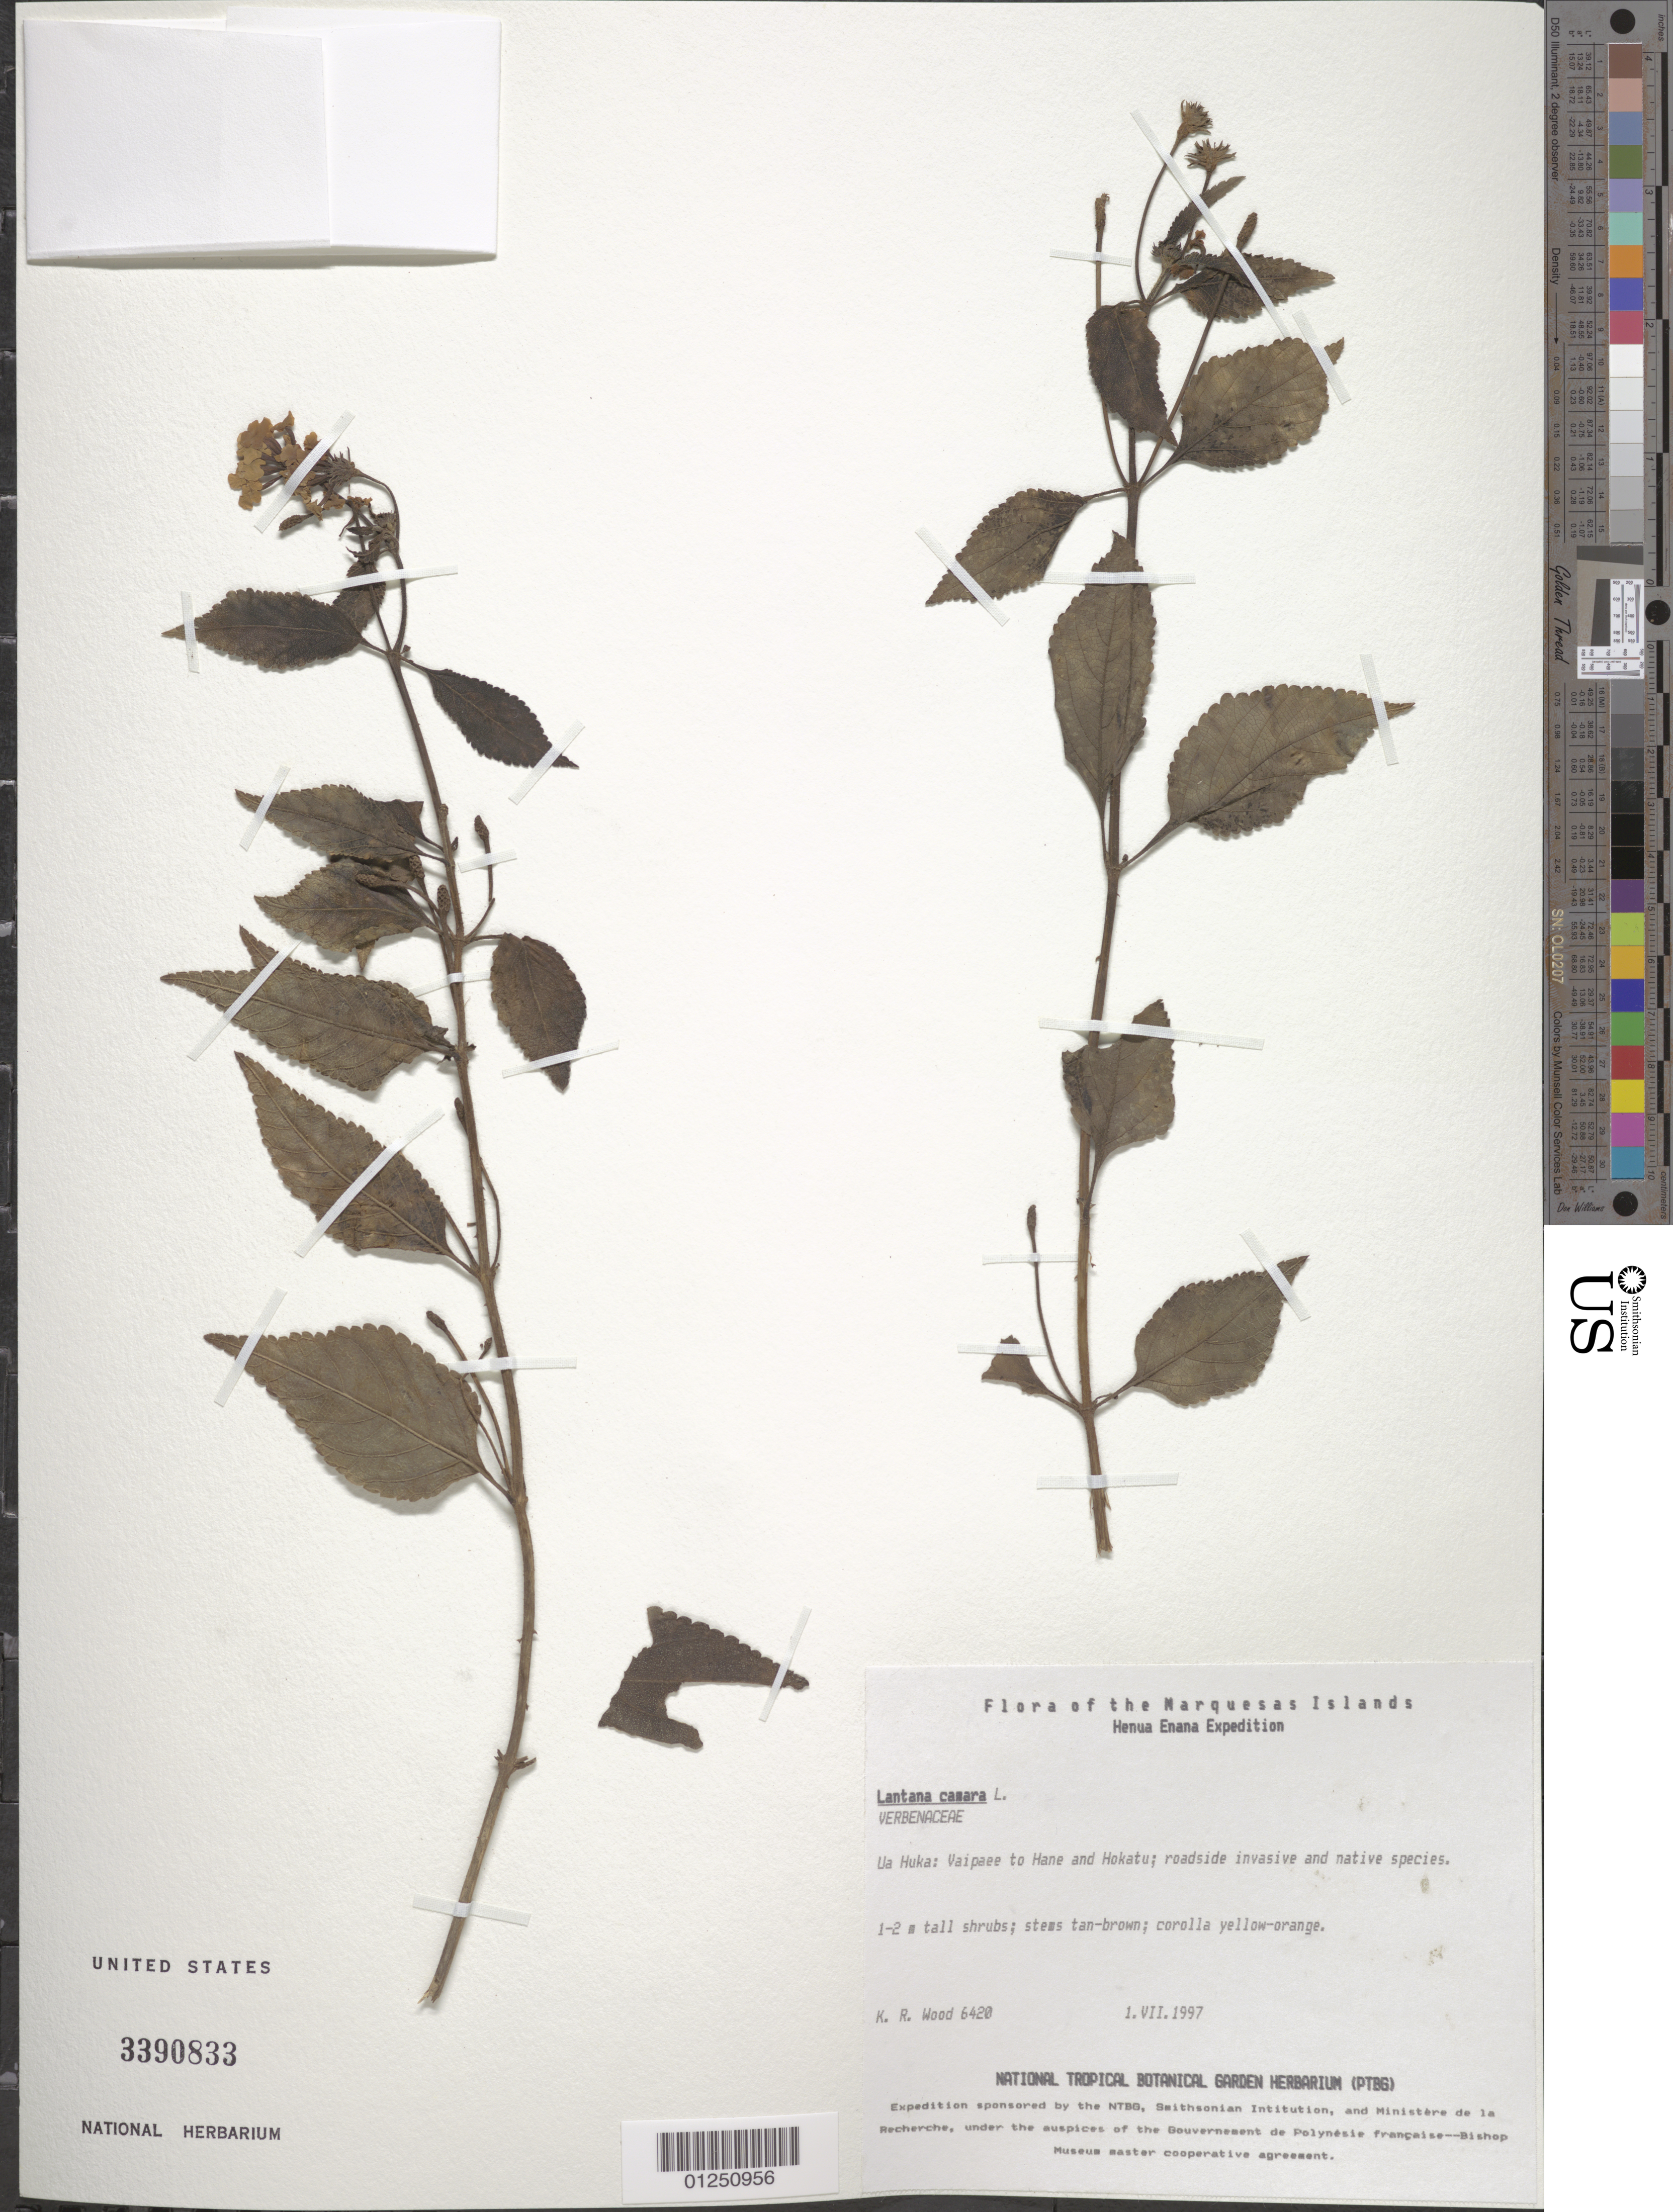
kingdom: Plantae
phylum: Tracheophyta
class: Magnoliopsida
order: Lamiales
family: Verbenaceae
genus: Lantana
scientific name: Lantana camara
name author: L.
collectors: K. R. Wood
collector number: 6420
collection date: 1997-07-01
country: French Polynesia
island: Ua Huka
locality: Vaipaee to Hane and Hokatu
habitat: Roadside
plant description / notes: Collections of both invasive and native species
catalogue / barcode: US 3390833